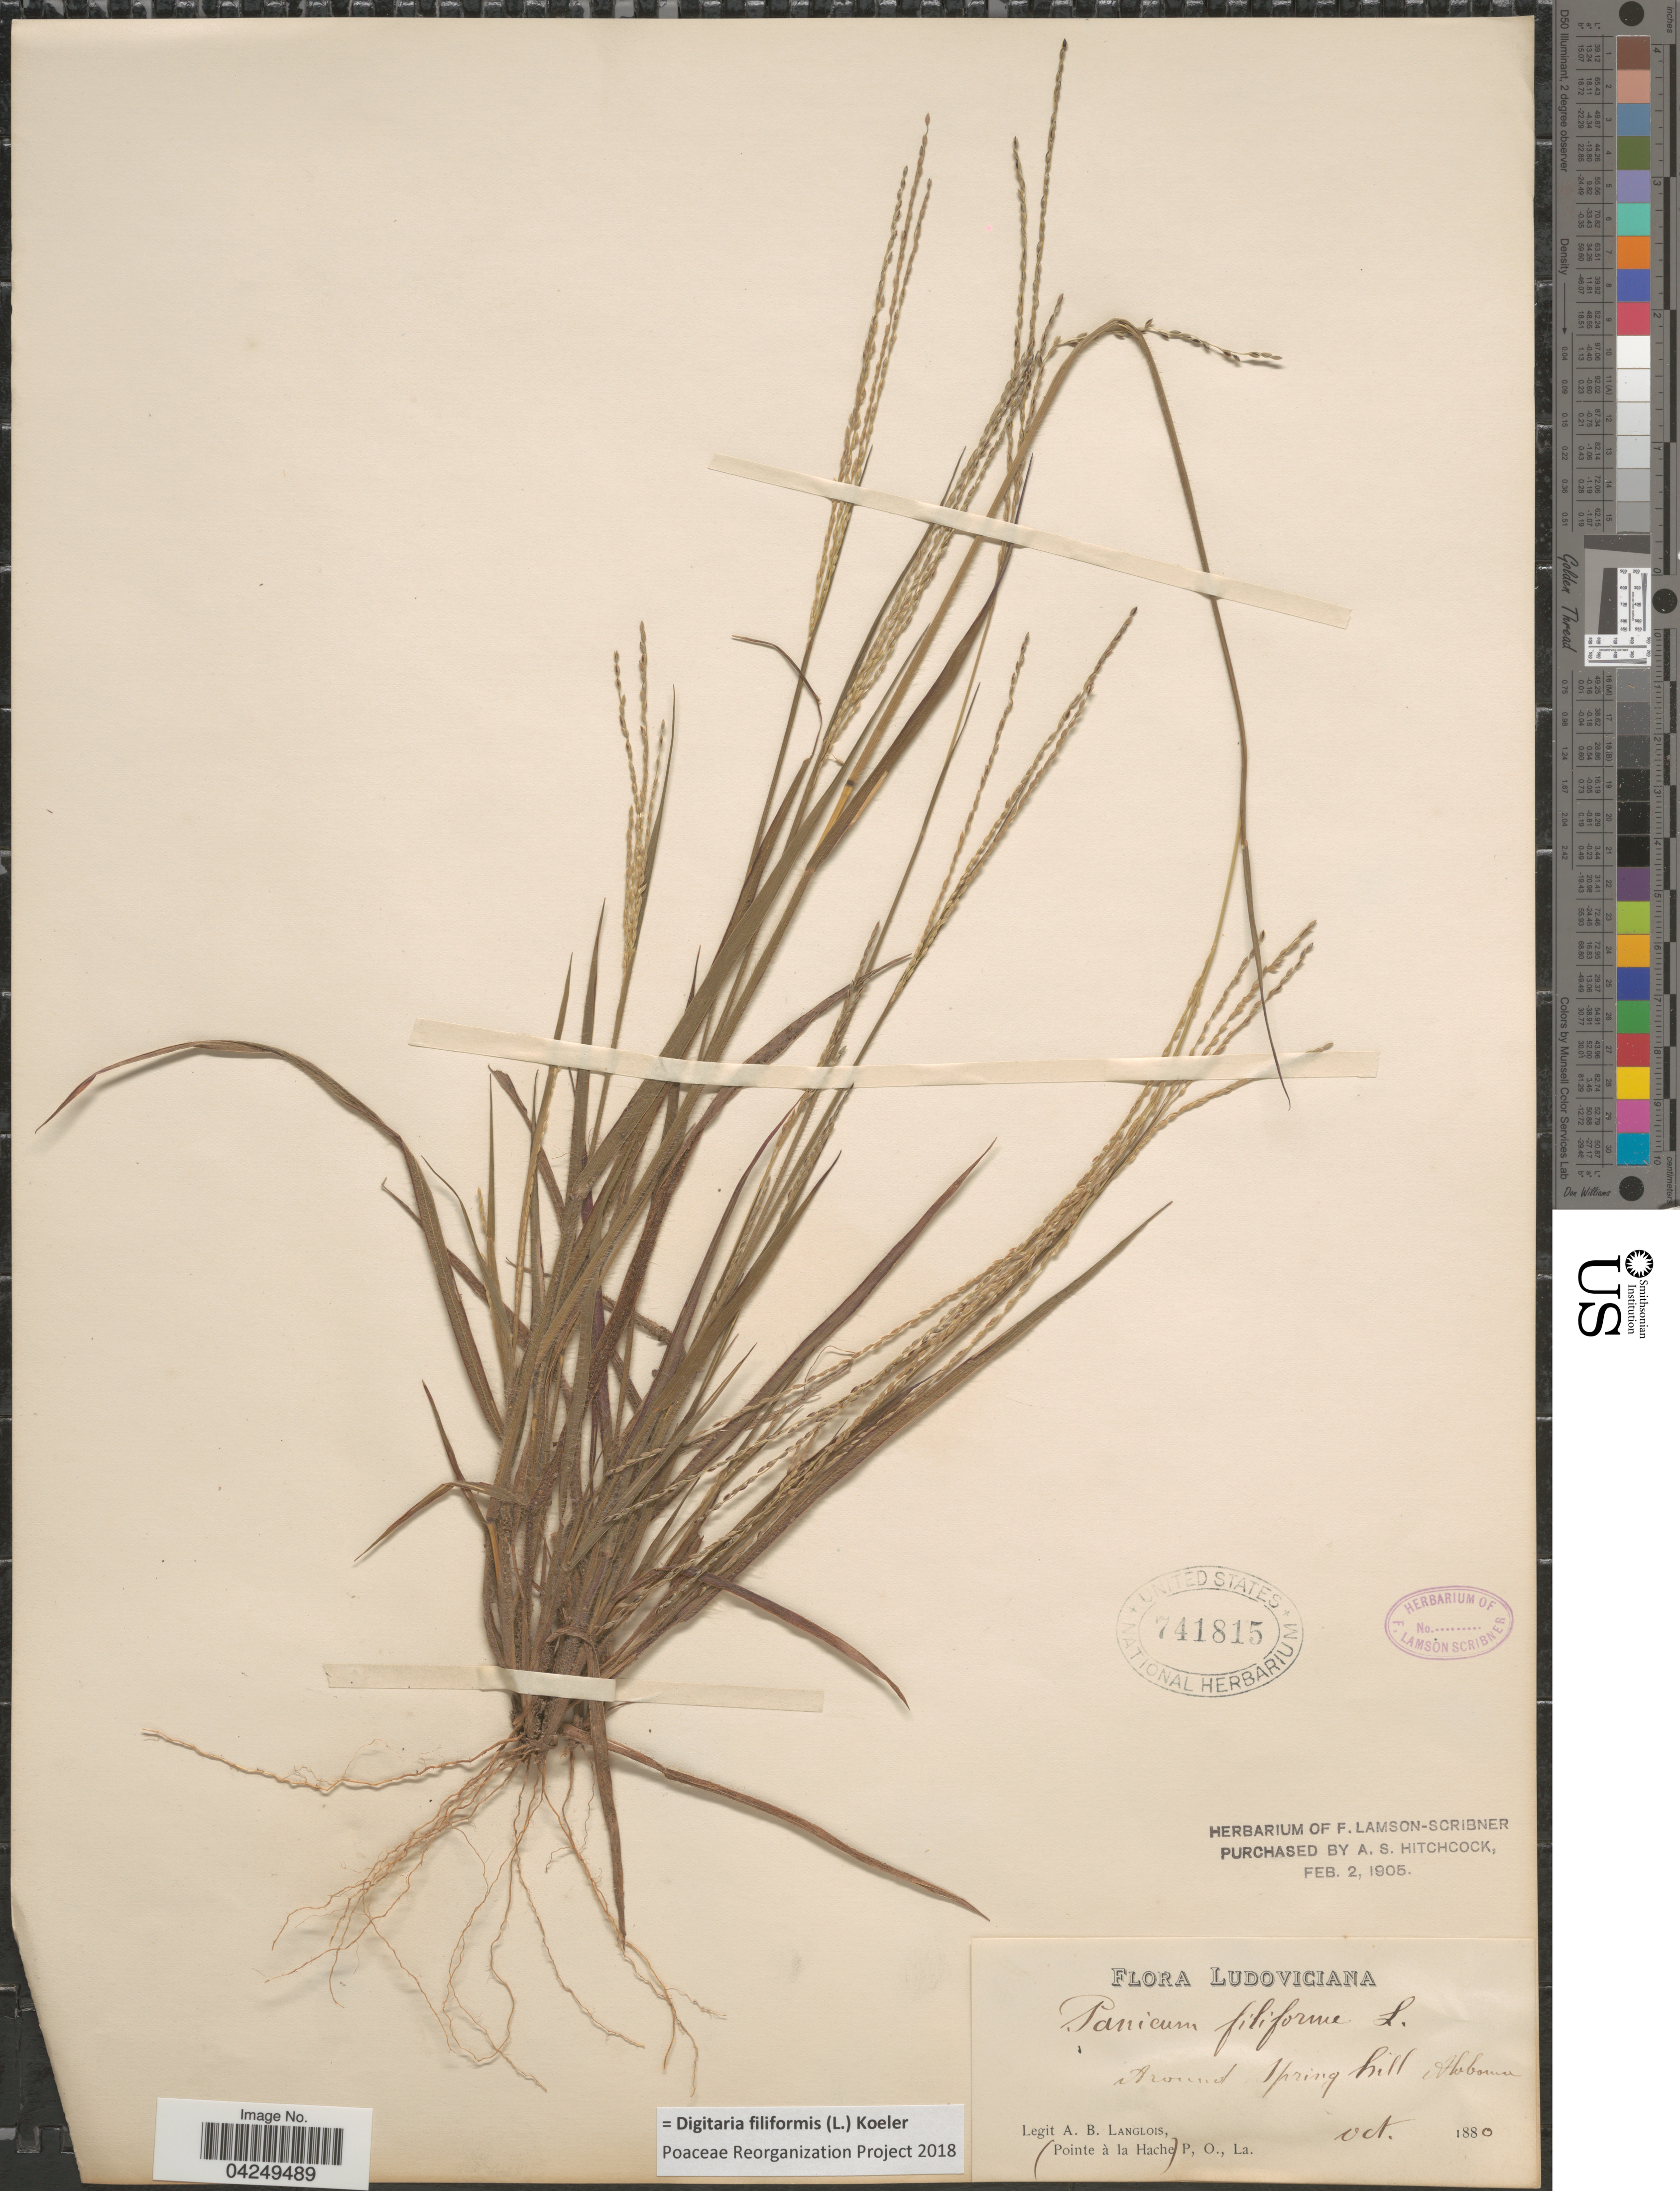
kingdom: Plantae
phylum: Tracheophyta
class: Liliopsida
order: Poales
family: Poaceae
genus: Digitaria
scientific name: Digitaria filiformis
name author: (L.) Koeler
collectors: A. Langlois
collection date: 1880-10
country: United States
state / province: Alabama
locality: Ludoviciana. Around Spring hill.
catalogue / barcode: US 741815